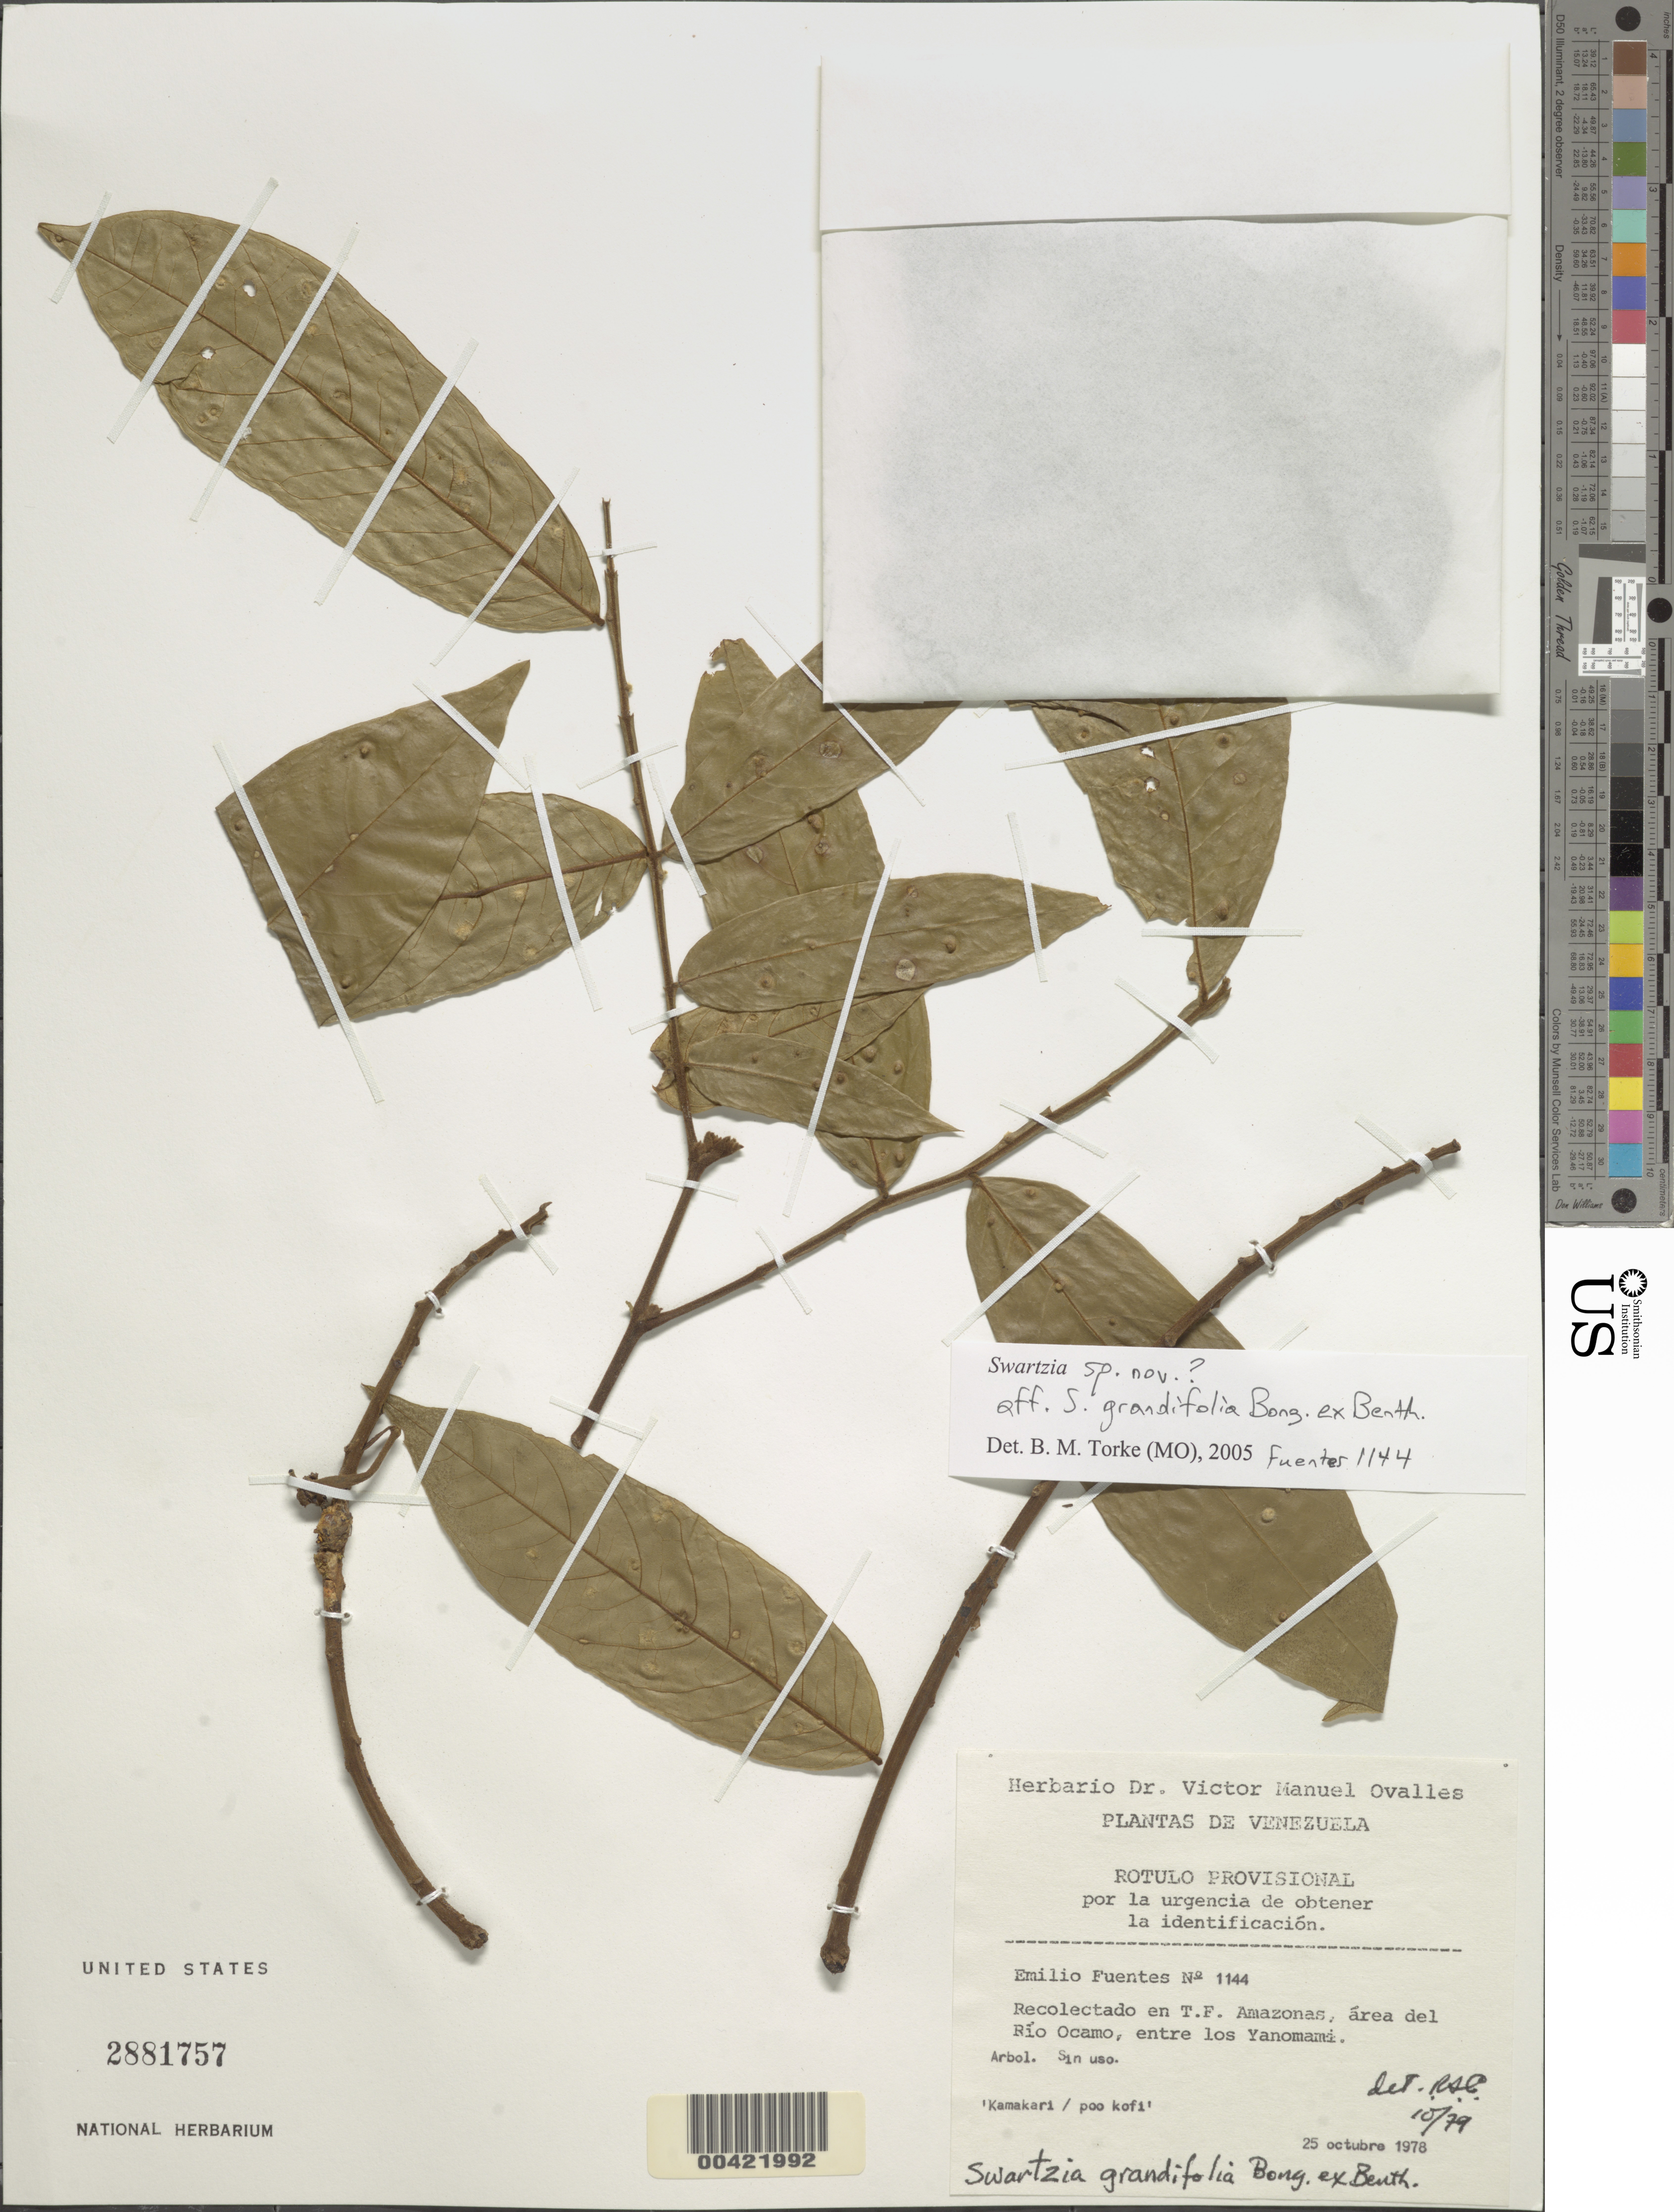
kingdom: Plantae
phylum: Tracheophyta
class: Magnoliopsida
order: Fabales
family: Fabaceae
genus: Swartzia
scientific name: Swartzia sp. nov. aff. grandifolia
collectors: E. Fuentes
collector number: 1144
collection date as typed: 25 Oct 1979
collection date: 1979-10-25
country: Venezuela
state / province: Amazonas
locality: Rio Ocamo, area del; entre los y Yanomami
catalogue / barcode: US 2881757